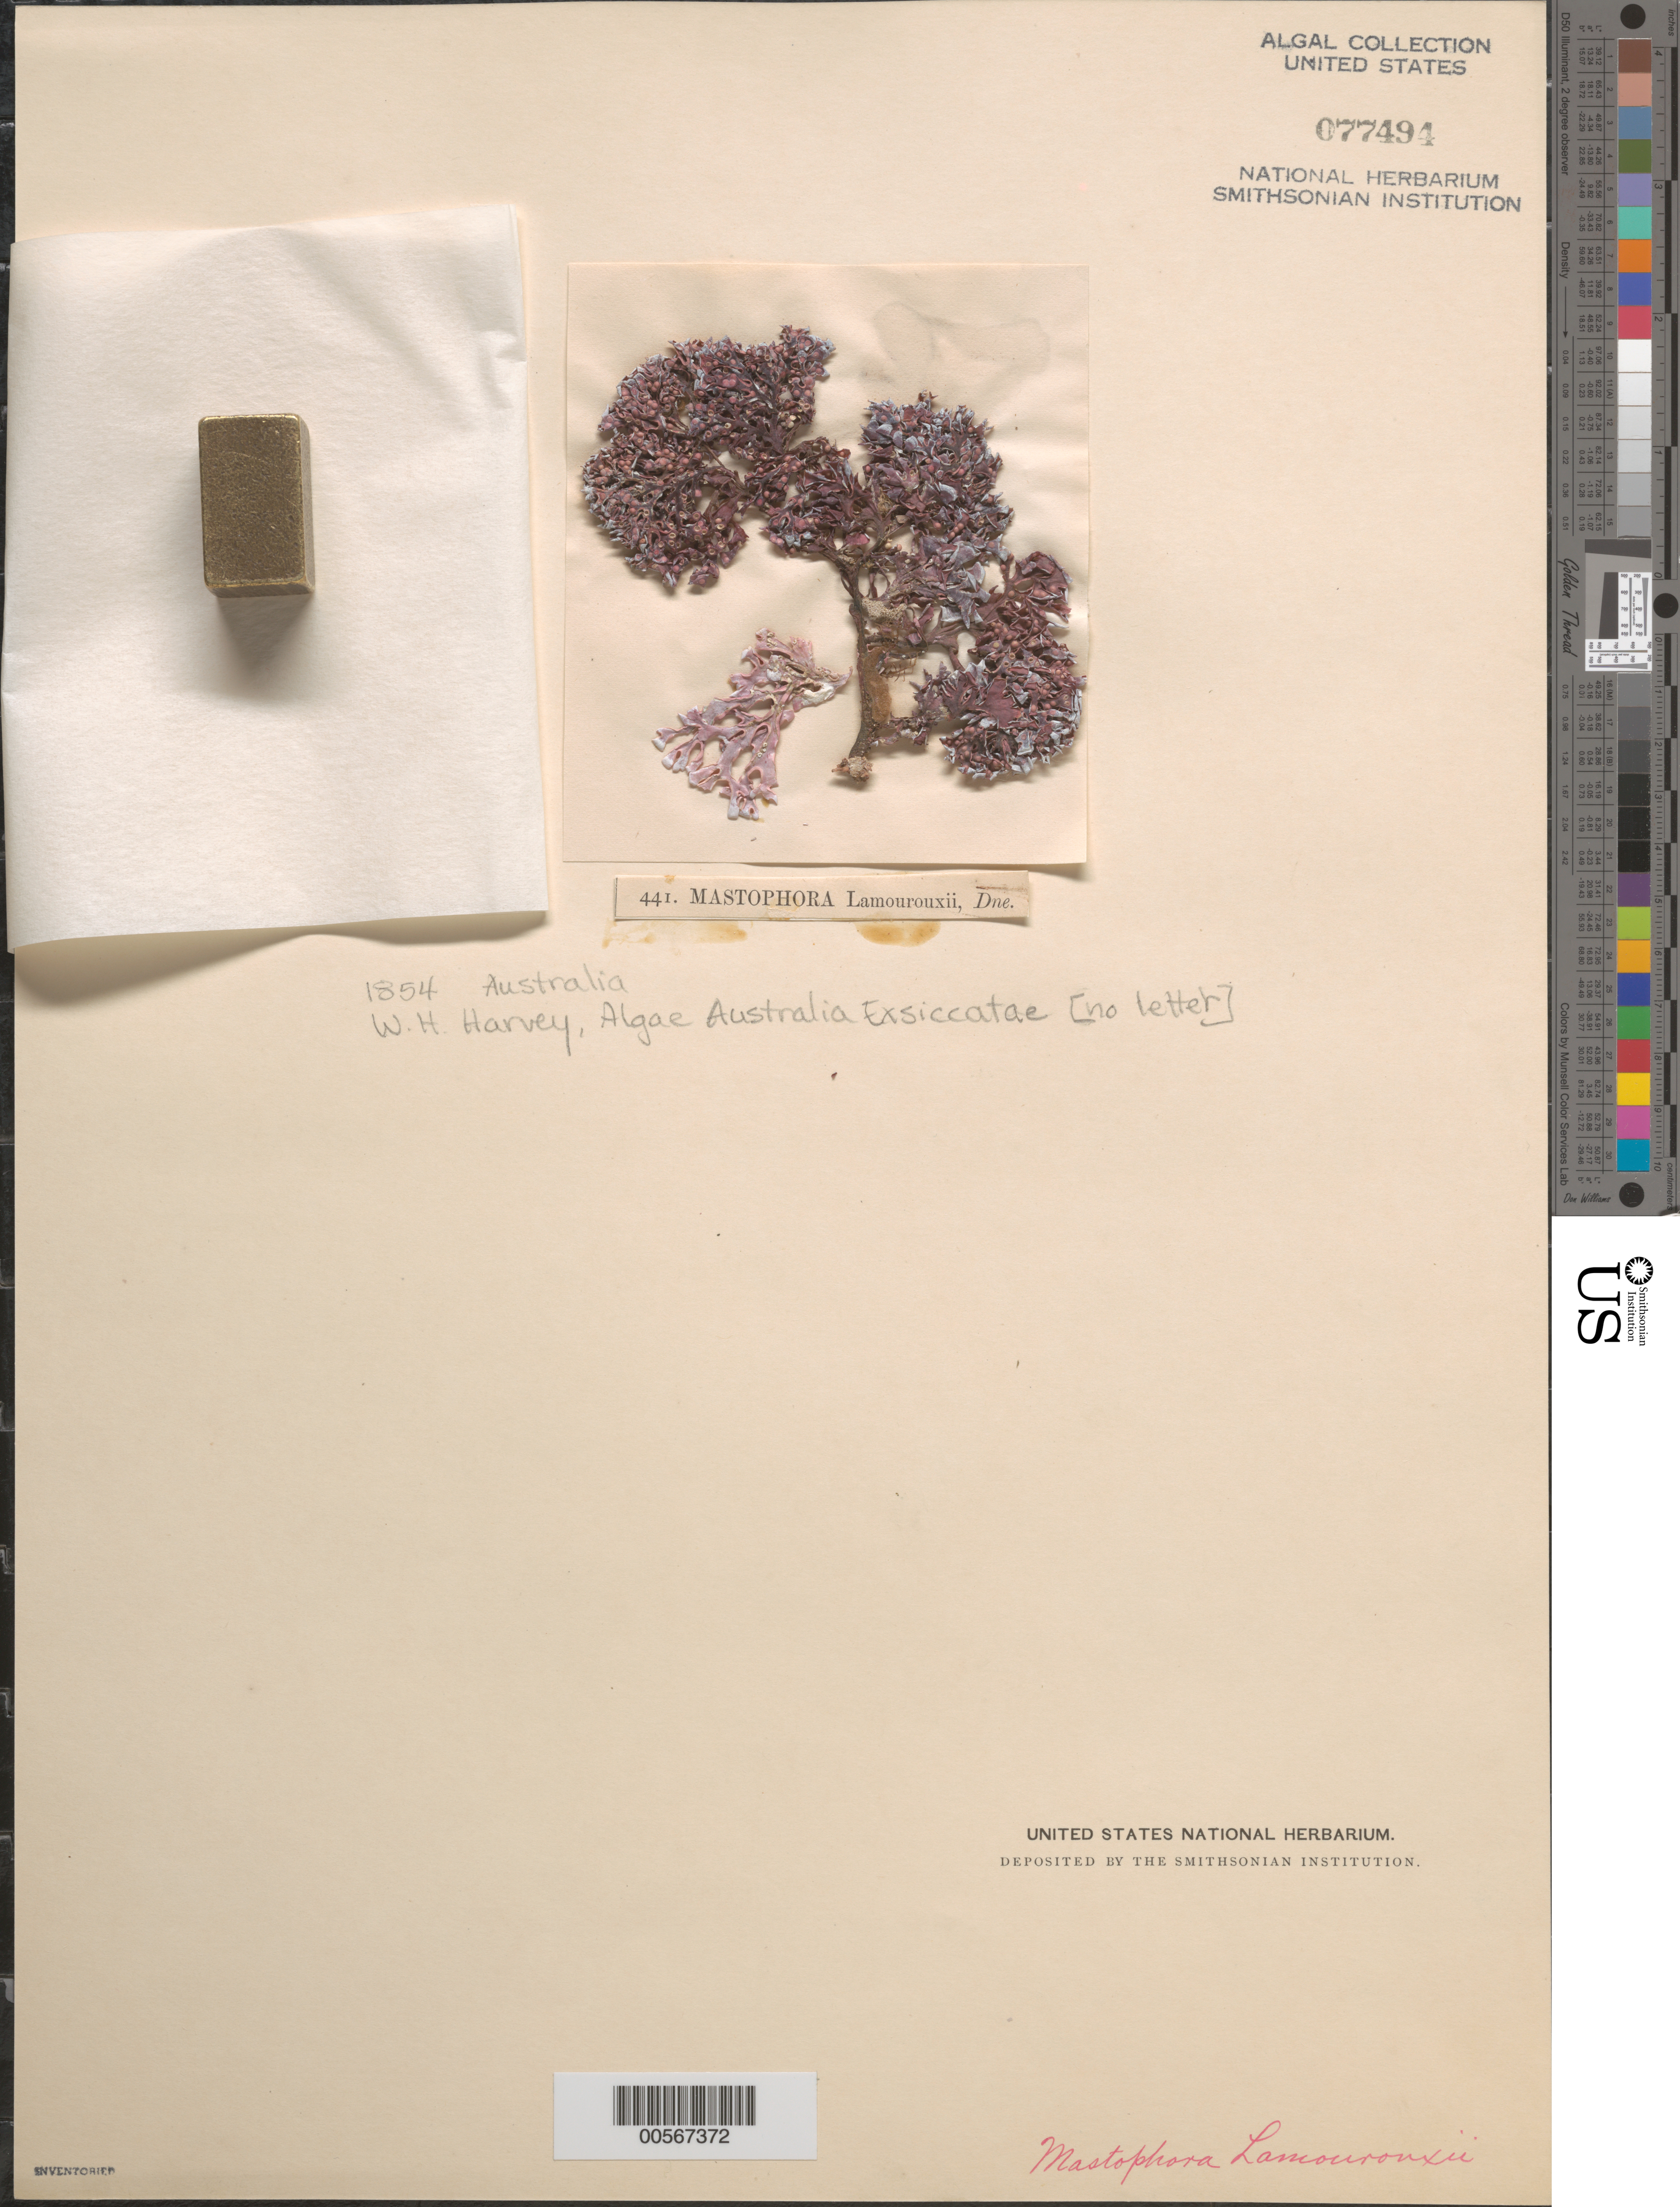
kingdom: Plantae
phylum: Rhodophyta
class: Florideophyceae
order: Corallinales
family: Mastophoraceae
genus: Metamastophora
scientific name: Metamastophora flabellata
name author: (Sonder) Setchell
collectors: W. Harvey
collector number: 441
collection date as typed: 1854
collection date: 1854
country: Australia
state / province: Western Australia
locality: Princess Royal Harbor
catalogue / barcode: US 77494